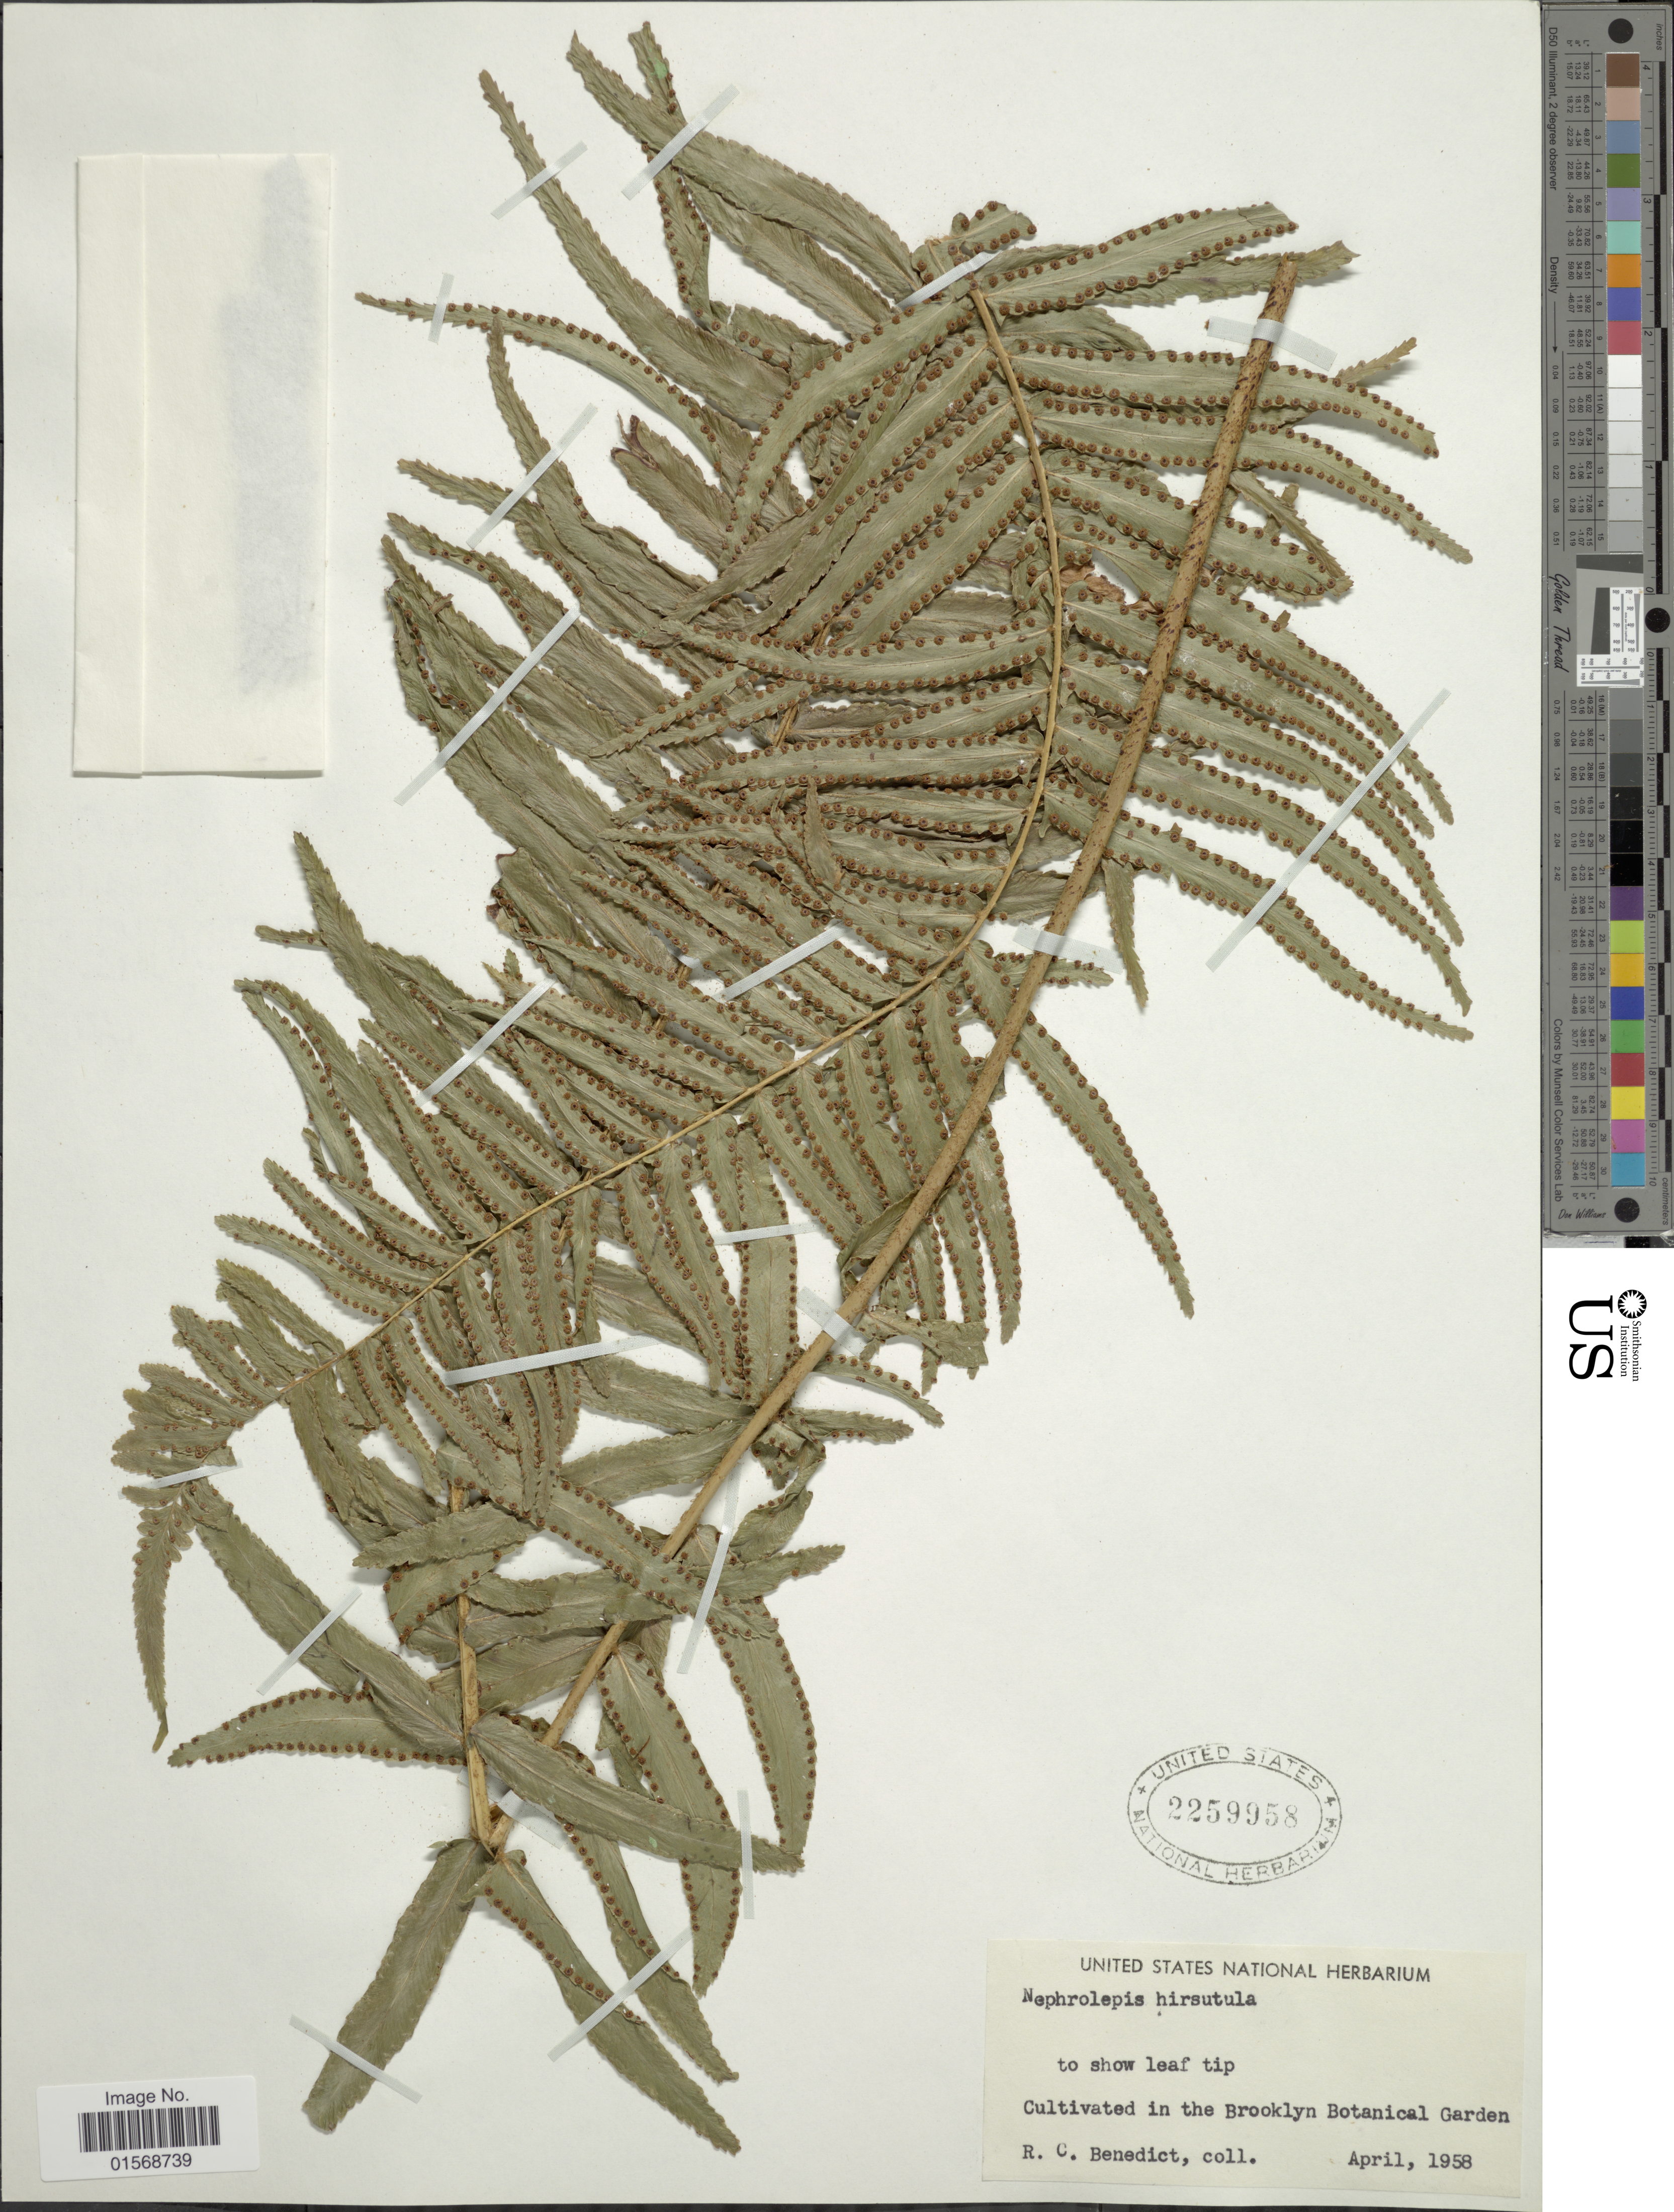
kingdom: Plantae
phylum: Tracheophyta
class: Polypodiopsida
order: Polypodiales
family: Nephrolepidaceae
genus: Nephrolepis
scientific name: Nephrolepis multiflora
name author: (Roxb.) F.M. Jarrett ex C.V. Morton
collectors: R. C. Benedict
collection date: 1958-04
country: United States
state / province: New York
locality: Brooklyn Botanical Garden.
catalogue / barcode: US 2259958